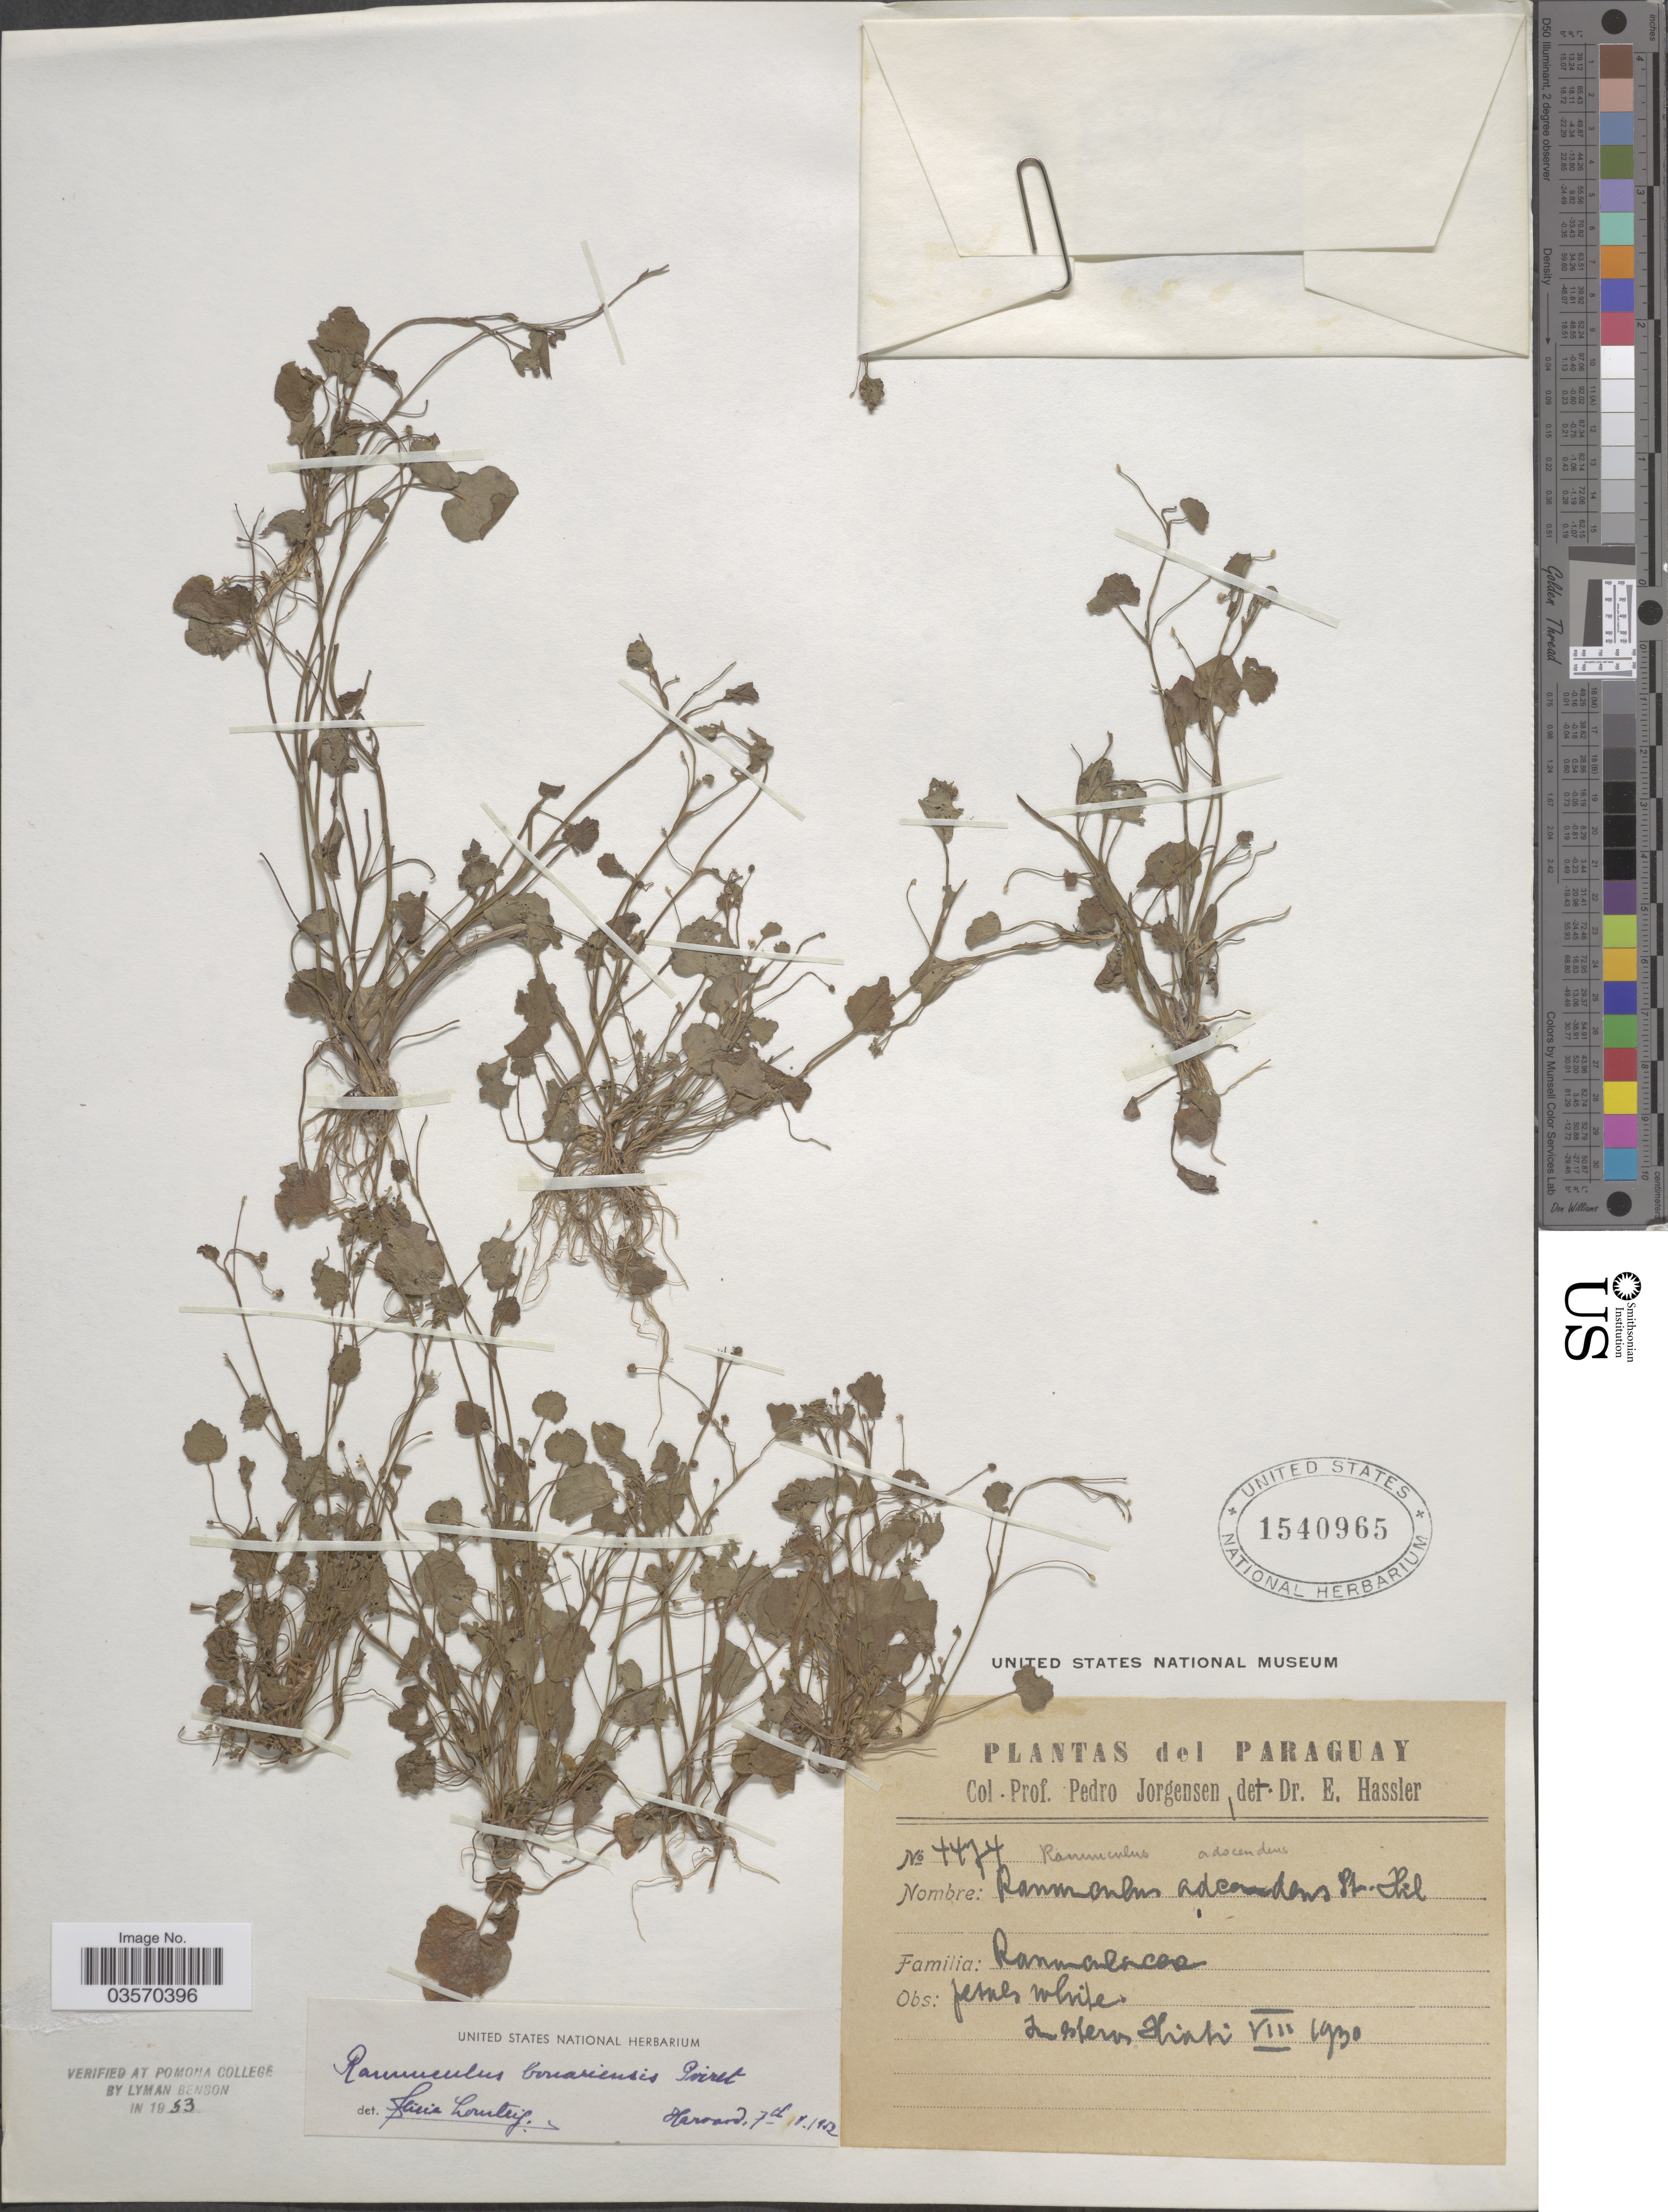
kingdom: Plantae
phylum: Tracheophyta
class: Magnoliopsida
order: Ranunculales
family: Ranunculaceae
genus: Ranunculus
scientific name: Ranunculus bonariensis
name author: Poir.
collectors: P. Jörgensen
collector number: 4474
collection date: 1930-08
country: Paraguay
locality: Hiati.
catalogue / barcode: US 1540965